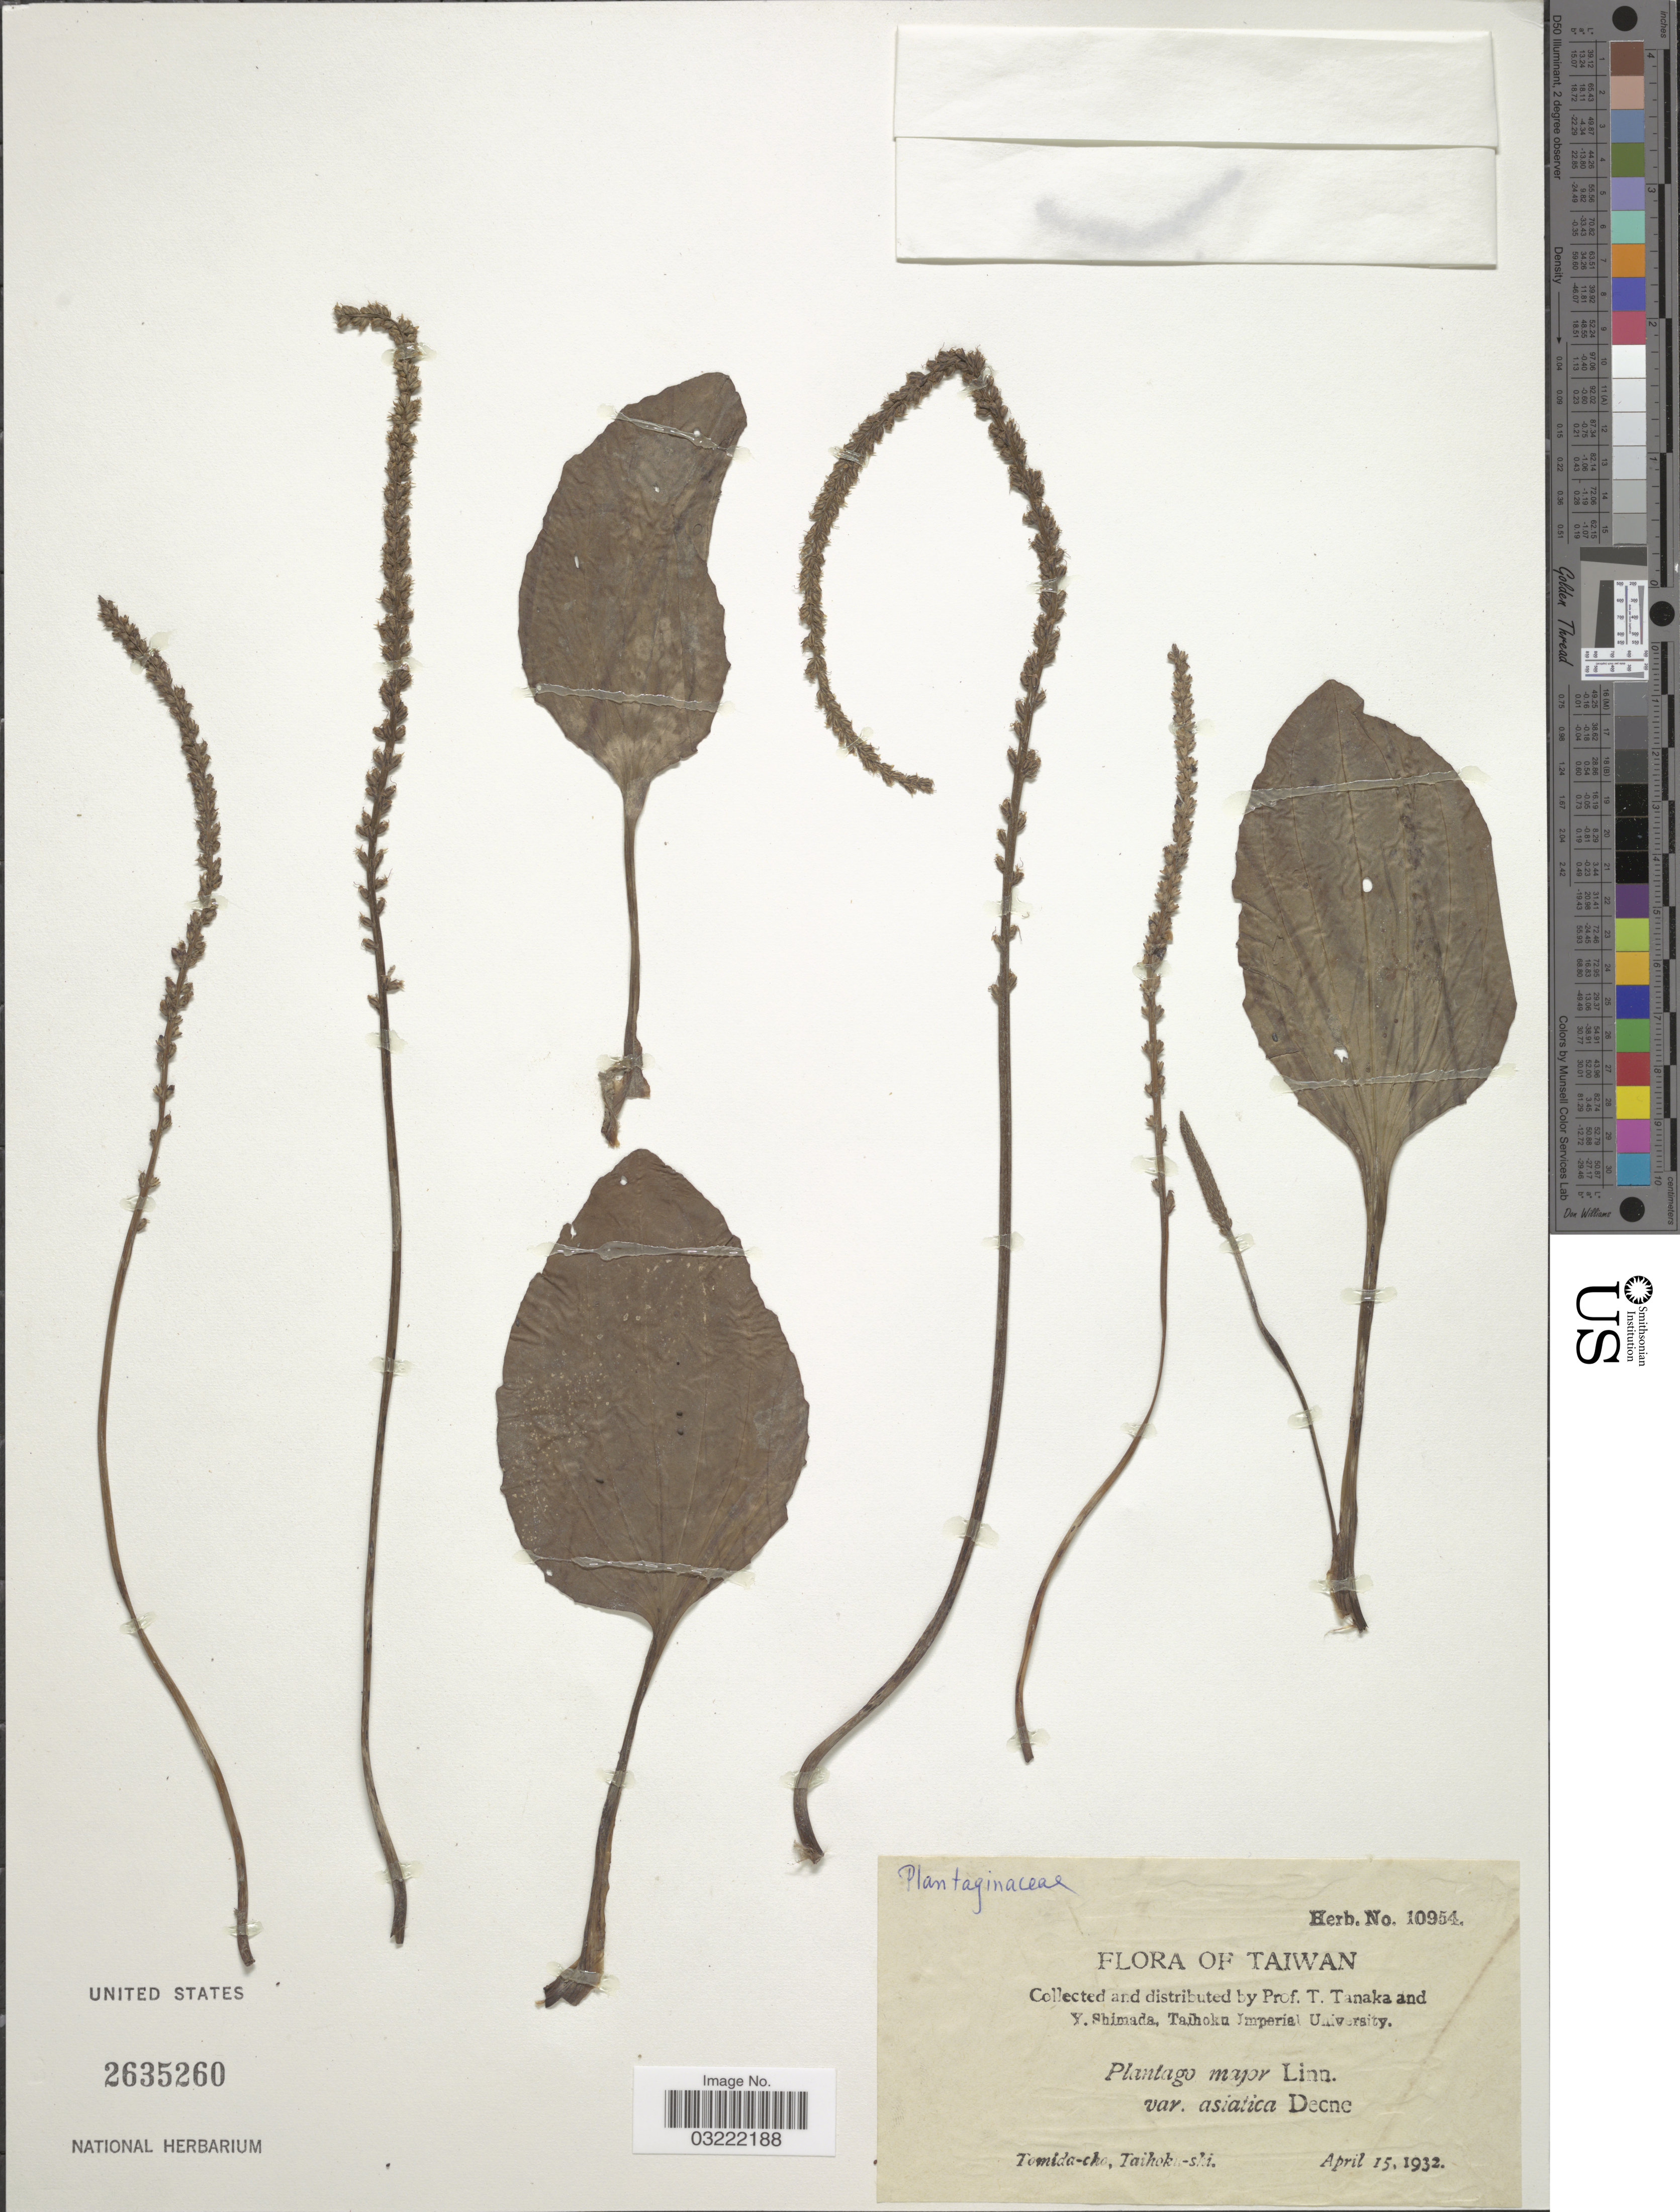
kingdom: Plantae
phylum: Tracheophyta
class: Magnoliopsida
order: Lamiales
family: Plantaginaceae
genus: Plantago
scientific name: Plantago major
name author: L.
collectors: T. Tanaka & Y. Shimada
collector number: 10954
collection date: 1932-04-15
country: Taiwan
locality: Tomida-cho, Taihoku-shi.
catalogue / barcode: US 2635260